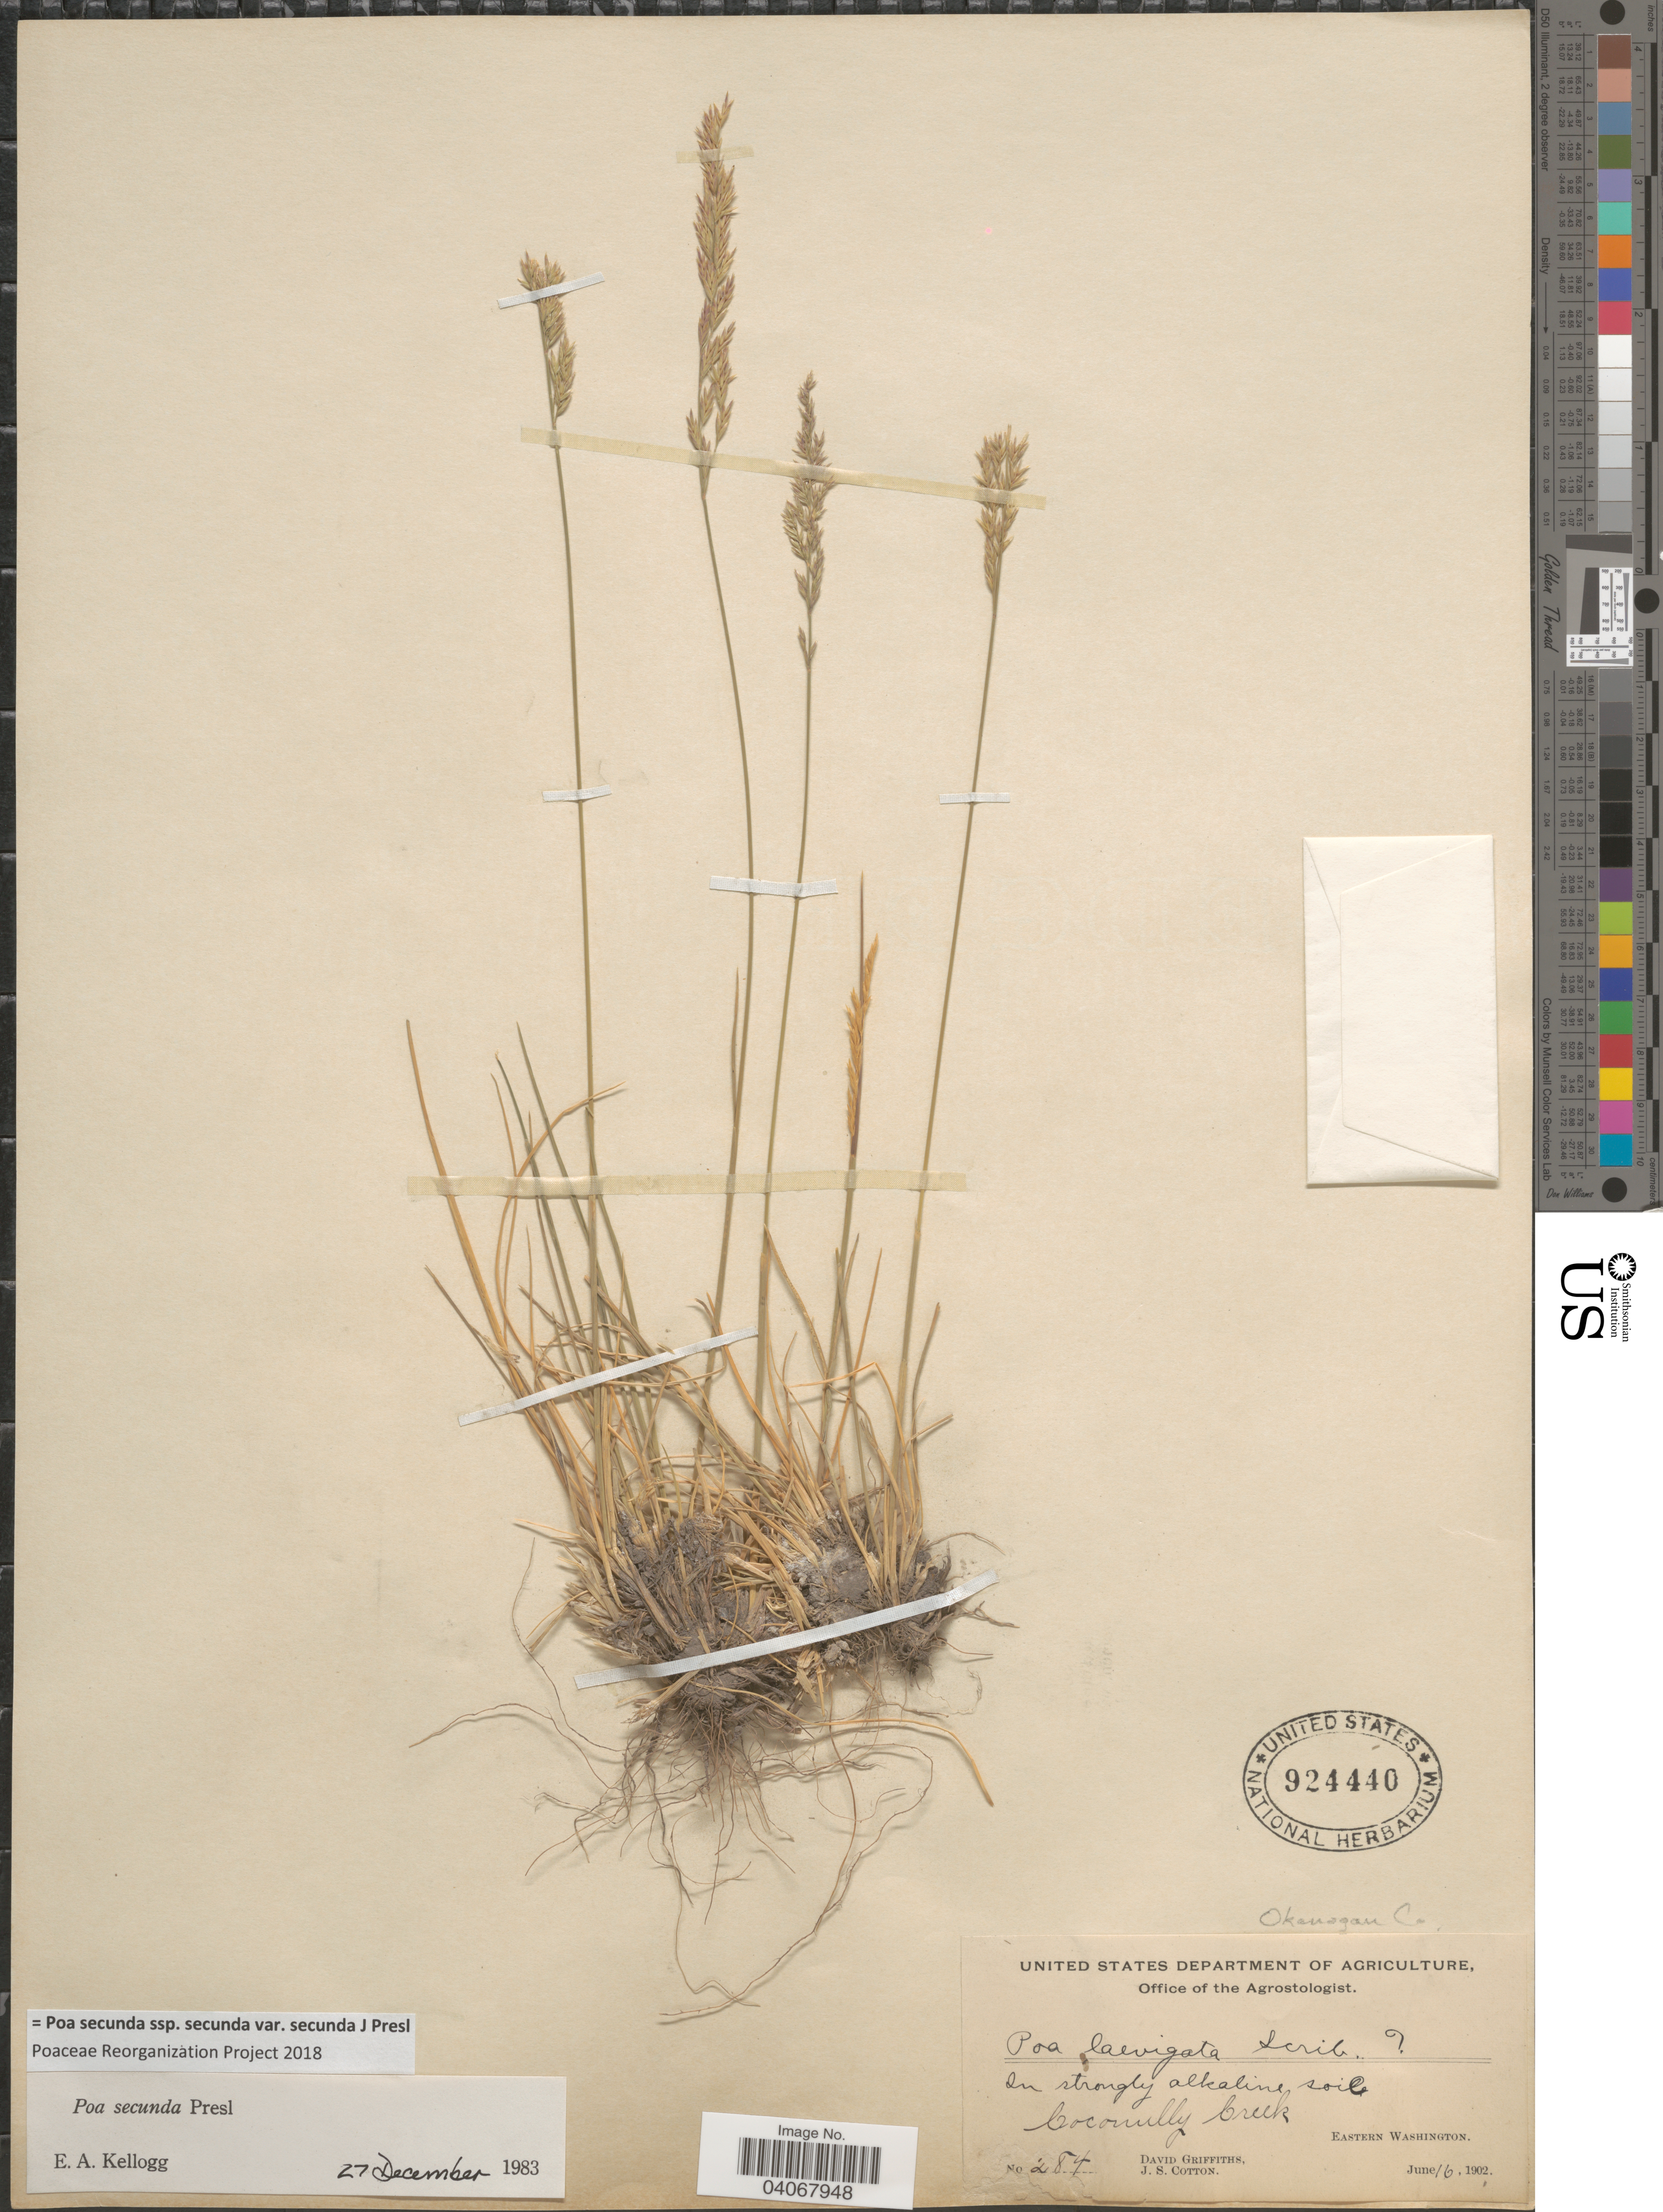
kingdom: Plantae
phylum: Tracheophyta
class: Liliopsida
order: Poales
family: Poaceae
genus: Poa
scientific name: Poa secunda subsp. secunda var. secunda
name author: J. Presl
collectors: D. Griffiths & J. S. Cotton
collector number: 284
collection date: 1902-06-16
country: United States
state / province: Washington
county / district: Okanogan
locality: Okanogan Co. In strongly alkaline soil. Conconully Creek. Eastern Washington.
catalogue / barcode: US 924440